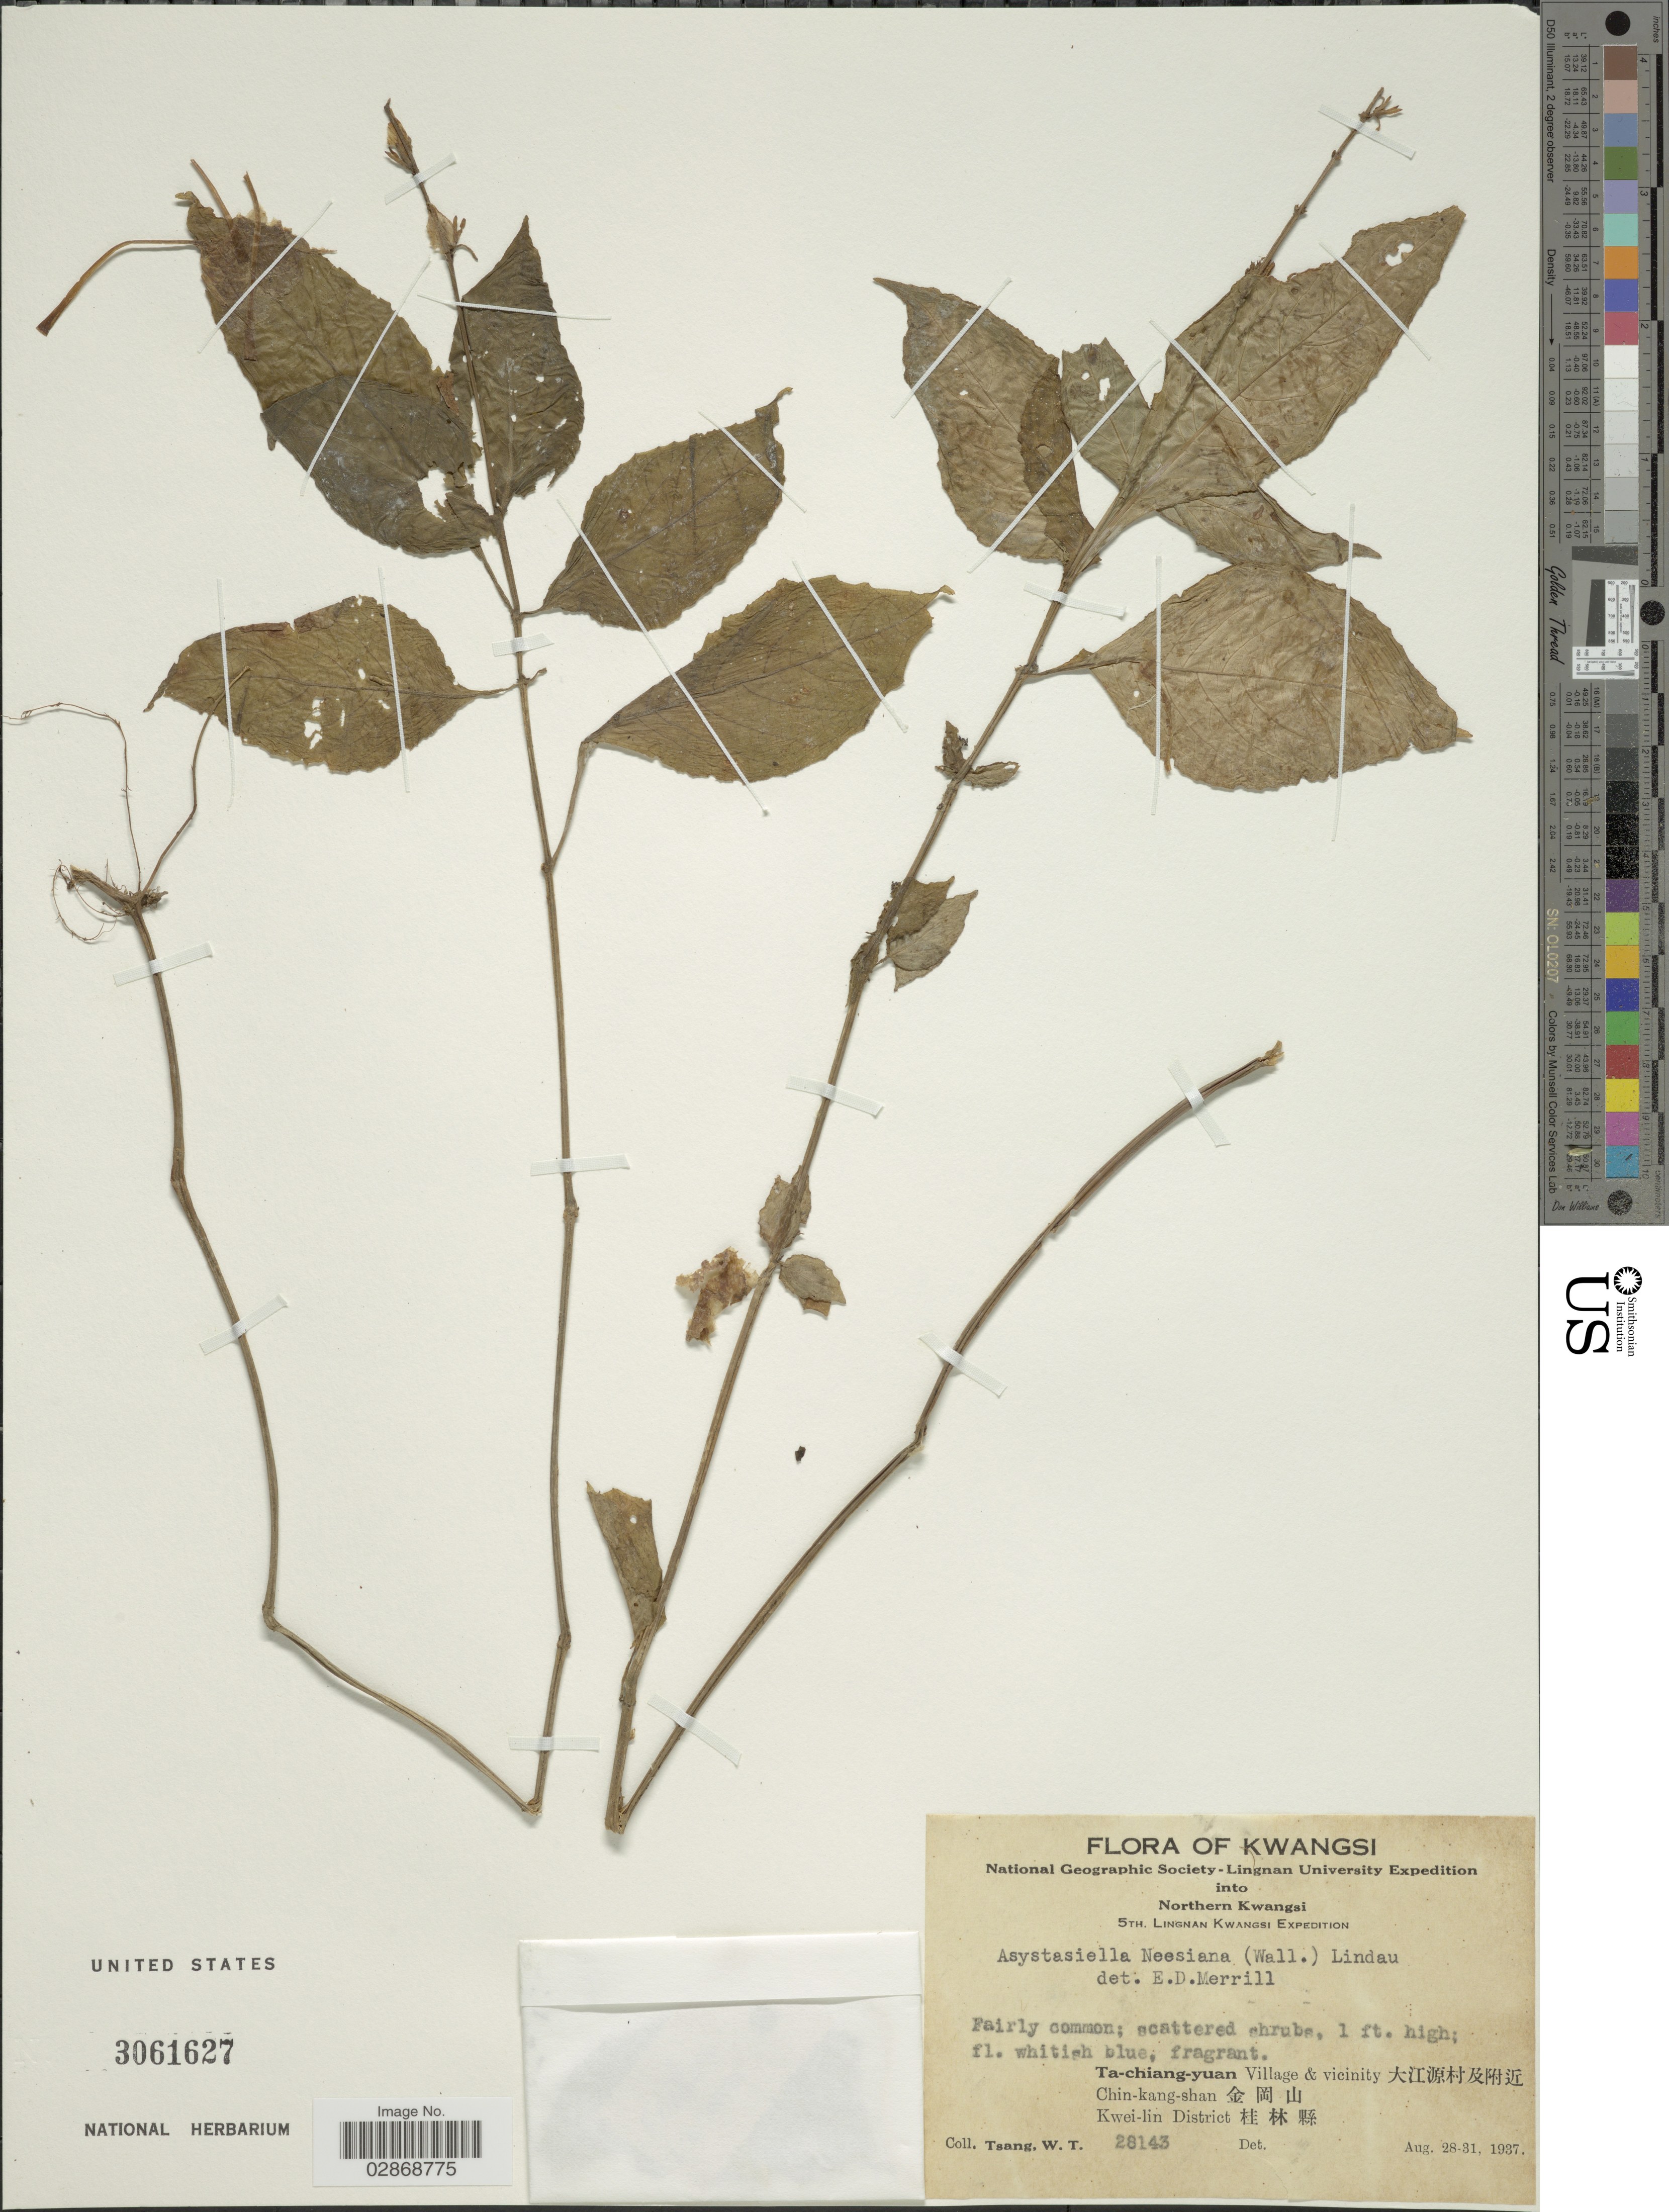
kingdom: Plantae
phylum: Tracheophyta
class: Magnoliopsida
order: Lamiales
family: Acanthaceae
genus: Asystasiella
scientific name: Asystasiella neesiana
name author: (Wall.) Lindau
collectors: W. T. Tsang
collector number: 28143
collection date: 1937-08-28/1937-08-31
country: China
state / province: Guangxi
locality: Kwangsi.Northern Kwangsi. Ta-chiang-yuan Village & vicinity . Chin-kang-shan Kwei-lin District .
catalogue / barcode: US 3061627